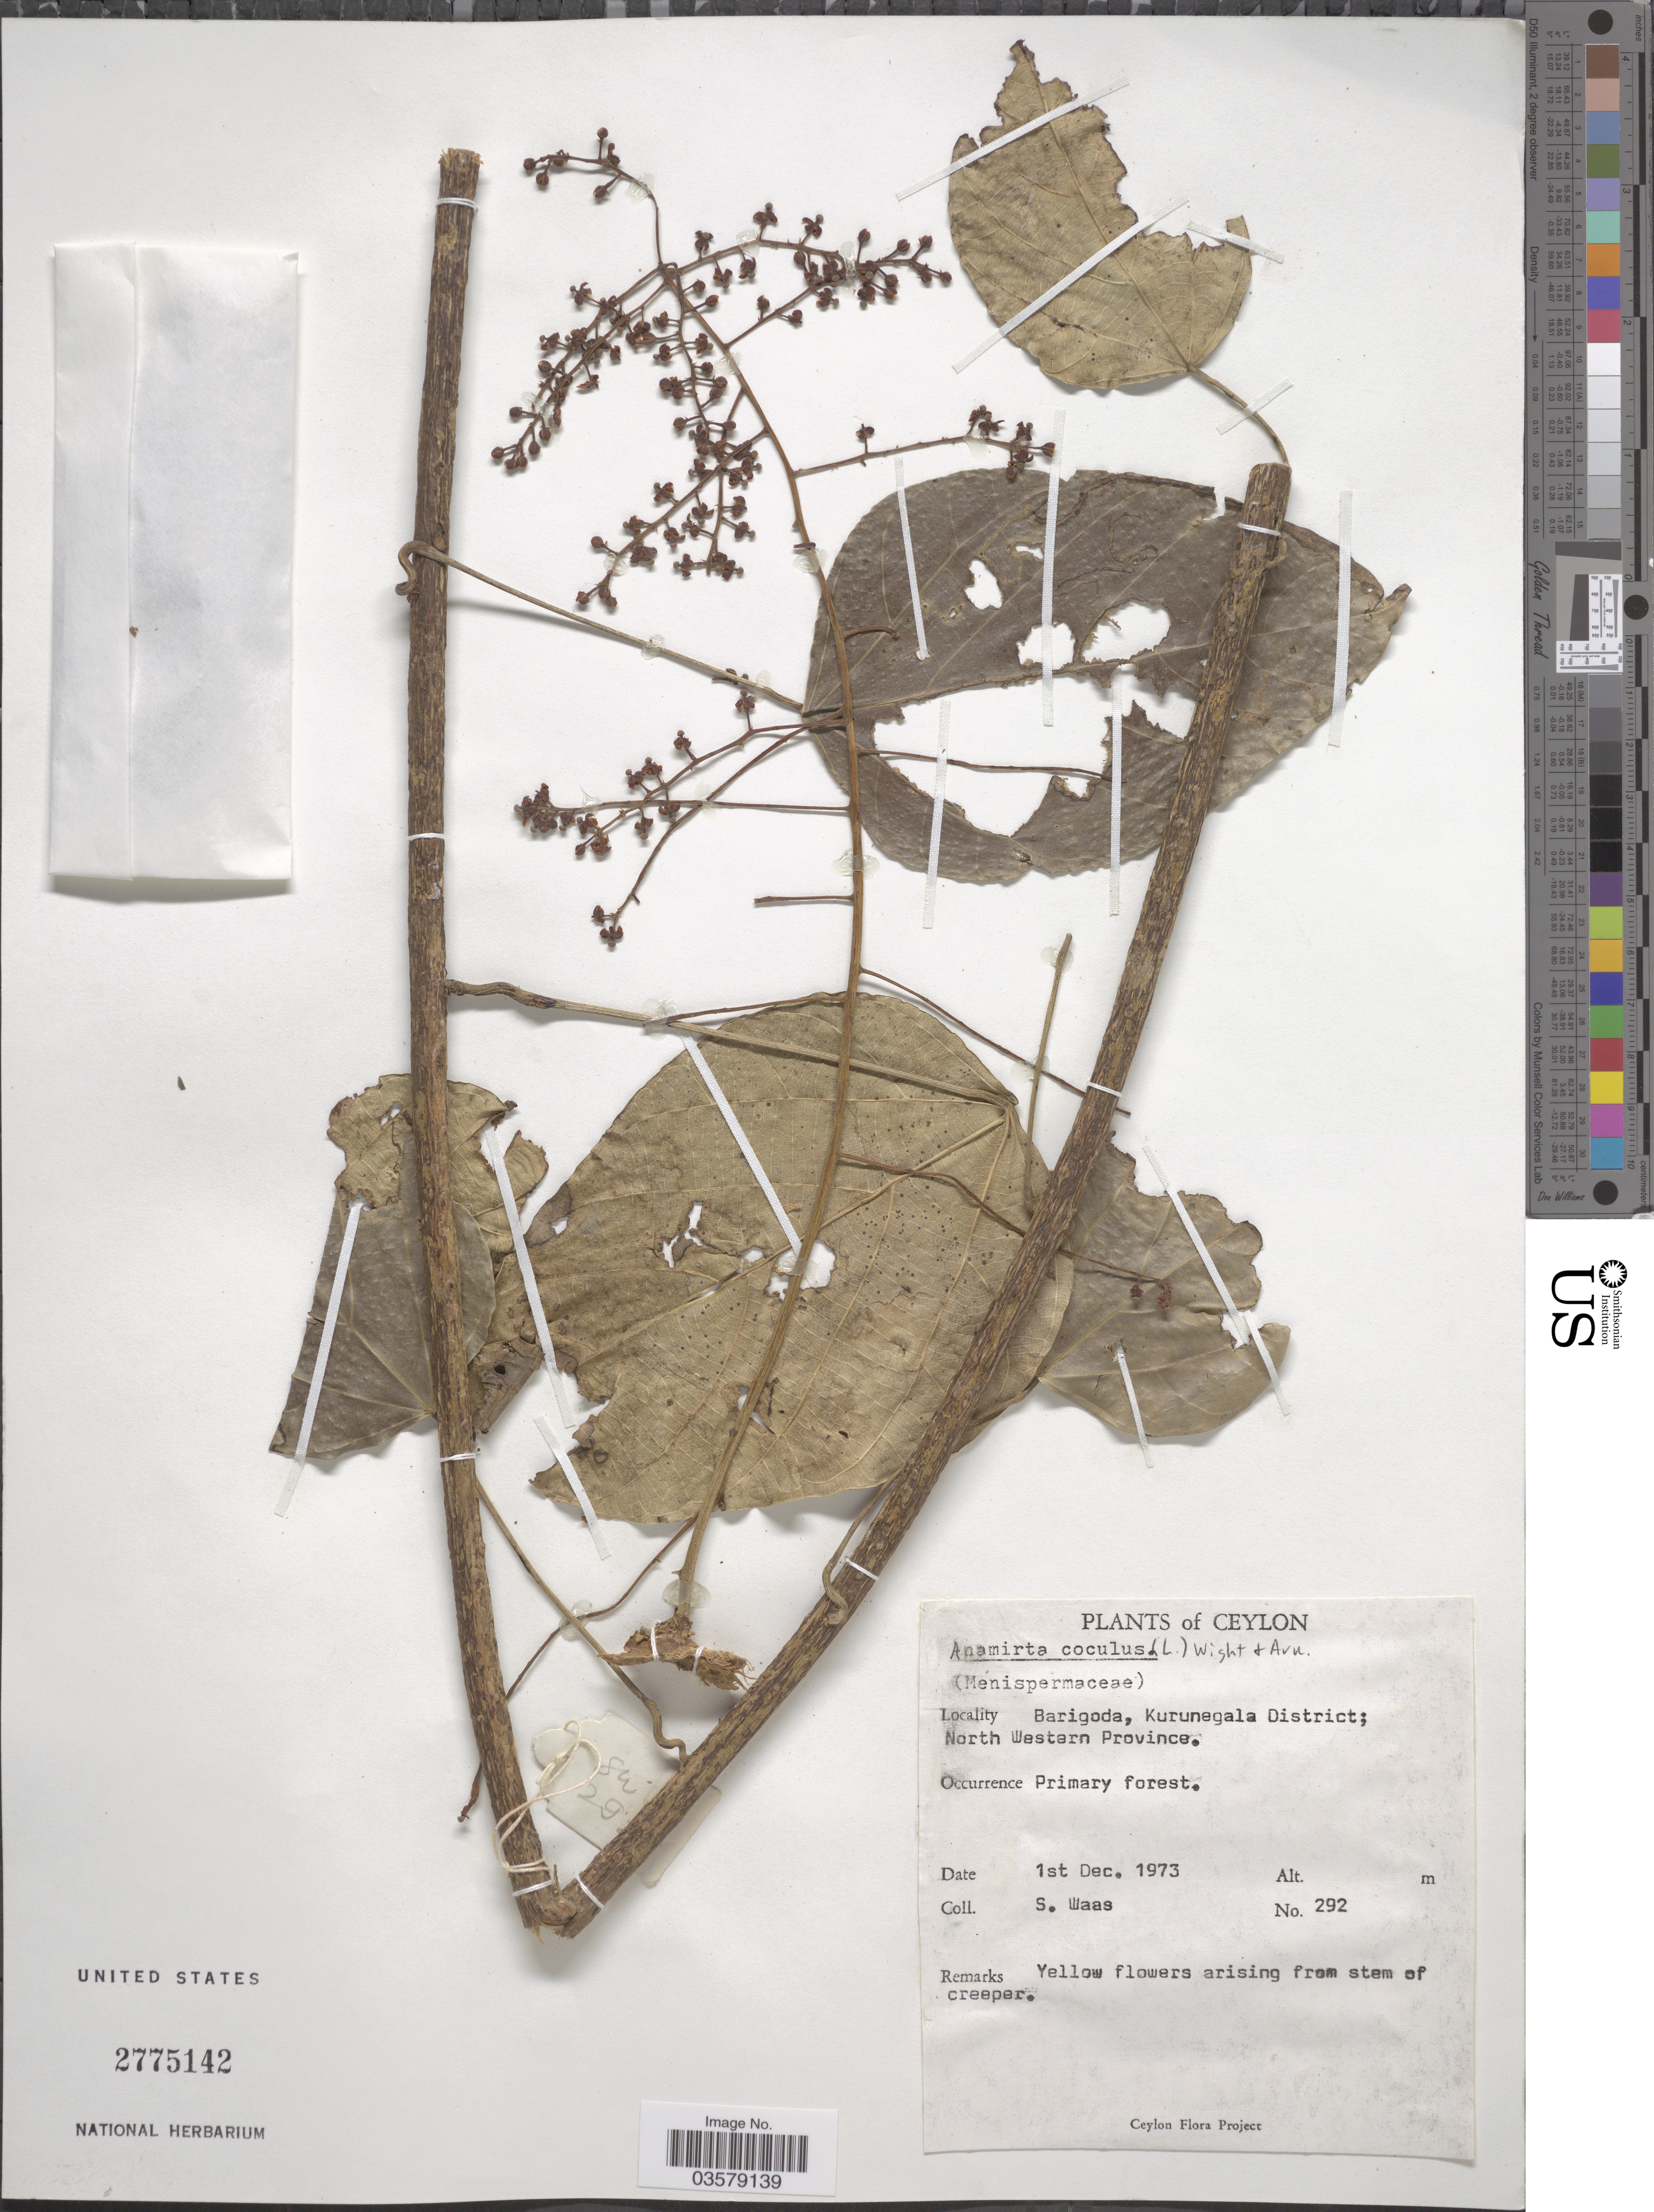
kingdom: Plantae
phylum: Tracheophyta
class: Magnoliopsida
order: Ranunculales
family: Menispermaceae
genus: Anamirta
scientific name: Anamirta cocculus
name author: (L.) Wight & Arn.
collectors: S. Waas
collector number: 292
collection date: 1973-12-01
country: Sri Lanka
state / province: North Western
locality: Ceylon. Barigoda, Kurunegala District.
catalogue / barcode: US 2775142